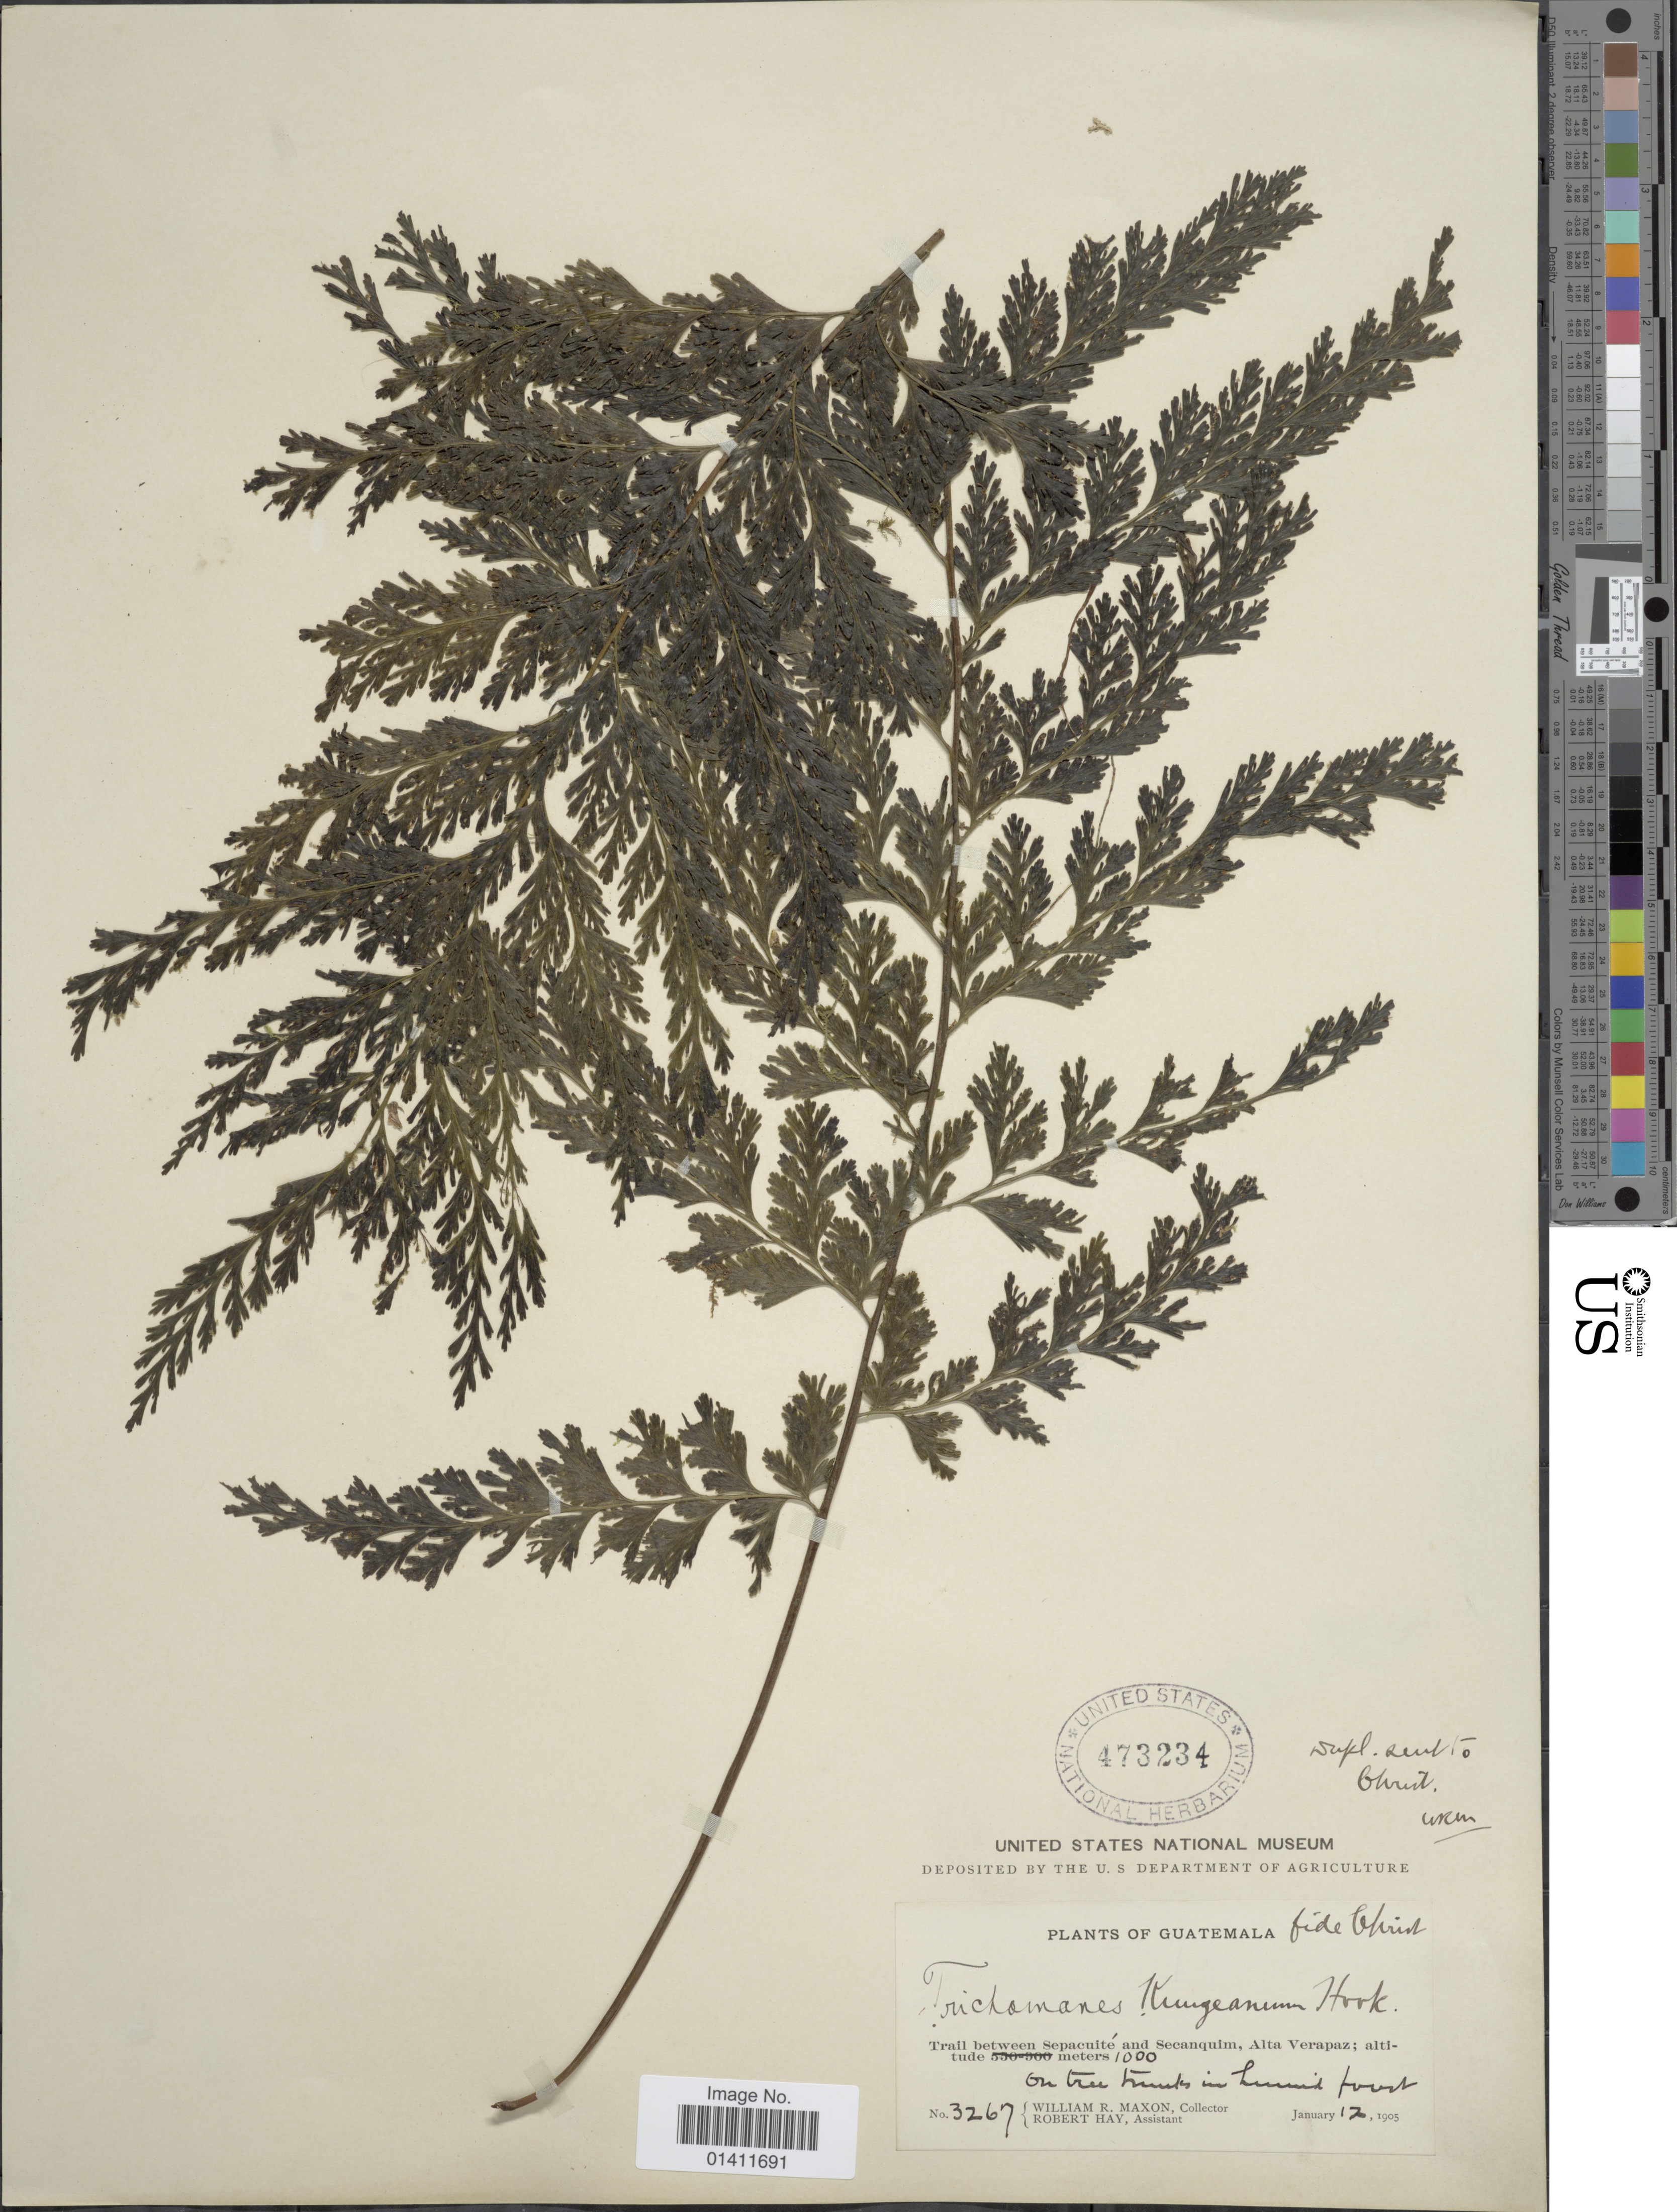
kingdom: Plantae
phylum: Tracheophyta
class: Polypodiopsida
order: Hymenophyllales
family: Hymenophyllaceae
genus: Vandenboschia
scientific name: Vandenboschia radicans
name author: (Sw.) Copel.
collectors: W. R. Maxon & R. H. Hay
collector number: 3267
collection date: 1905-01-12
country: Guatemala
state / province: Alta Verapaz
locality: Trail between Sepacuite and Secanquim, Alta Verapaz.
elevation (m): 1000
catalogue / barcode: US 473234